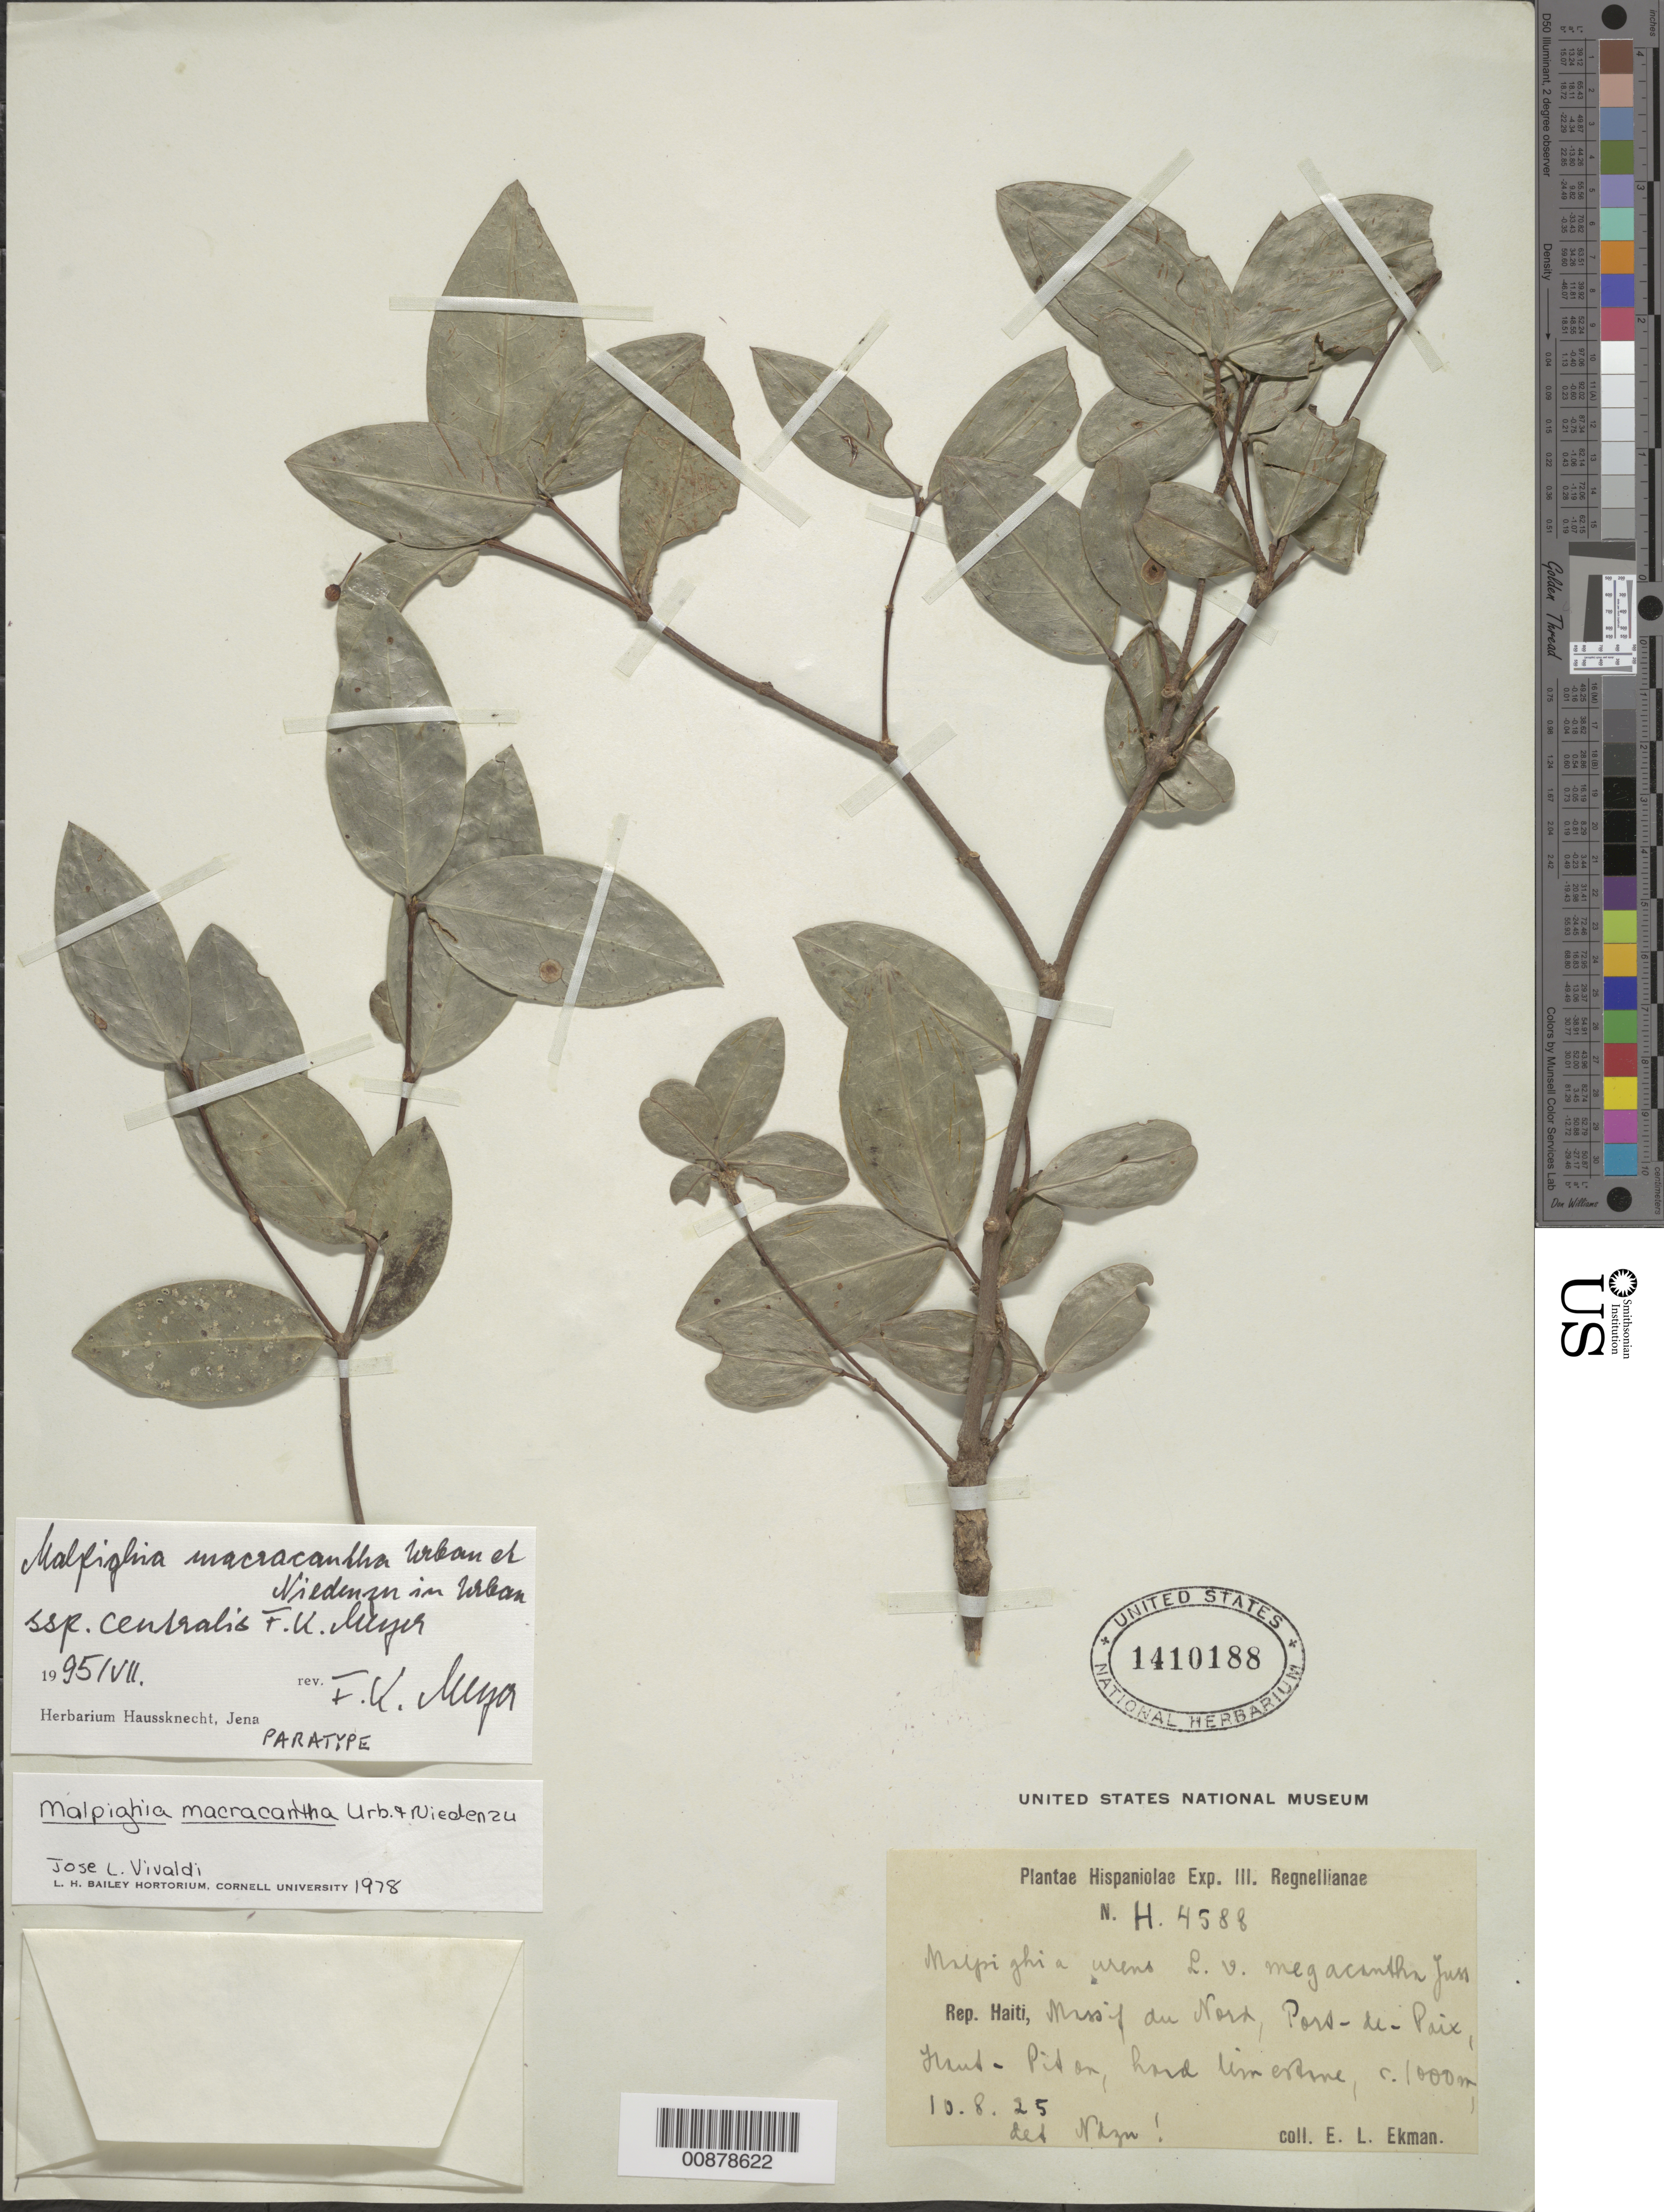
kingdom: Plantae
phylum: Tracheophyta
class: Magnoliopsida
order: Malpighiales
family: Malpighiaceae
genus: Malpighia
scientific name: Malpighia macracantha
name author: Urb. & Nied.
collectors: E. L. Ekman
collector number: H. 4588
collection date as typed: Transcribed d/m/y: 10/8/25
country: Haiti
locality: Massif du Nord, Port-de-Paix, Haut-Piton.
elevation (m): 1000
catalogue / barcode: US 1410188